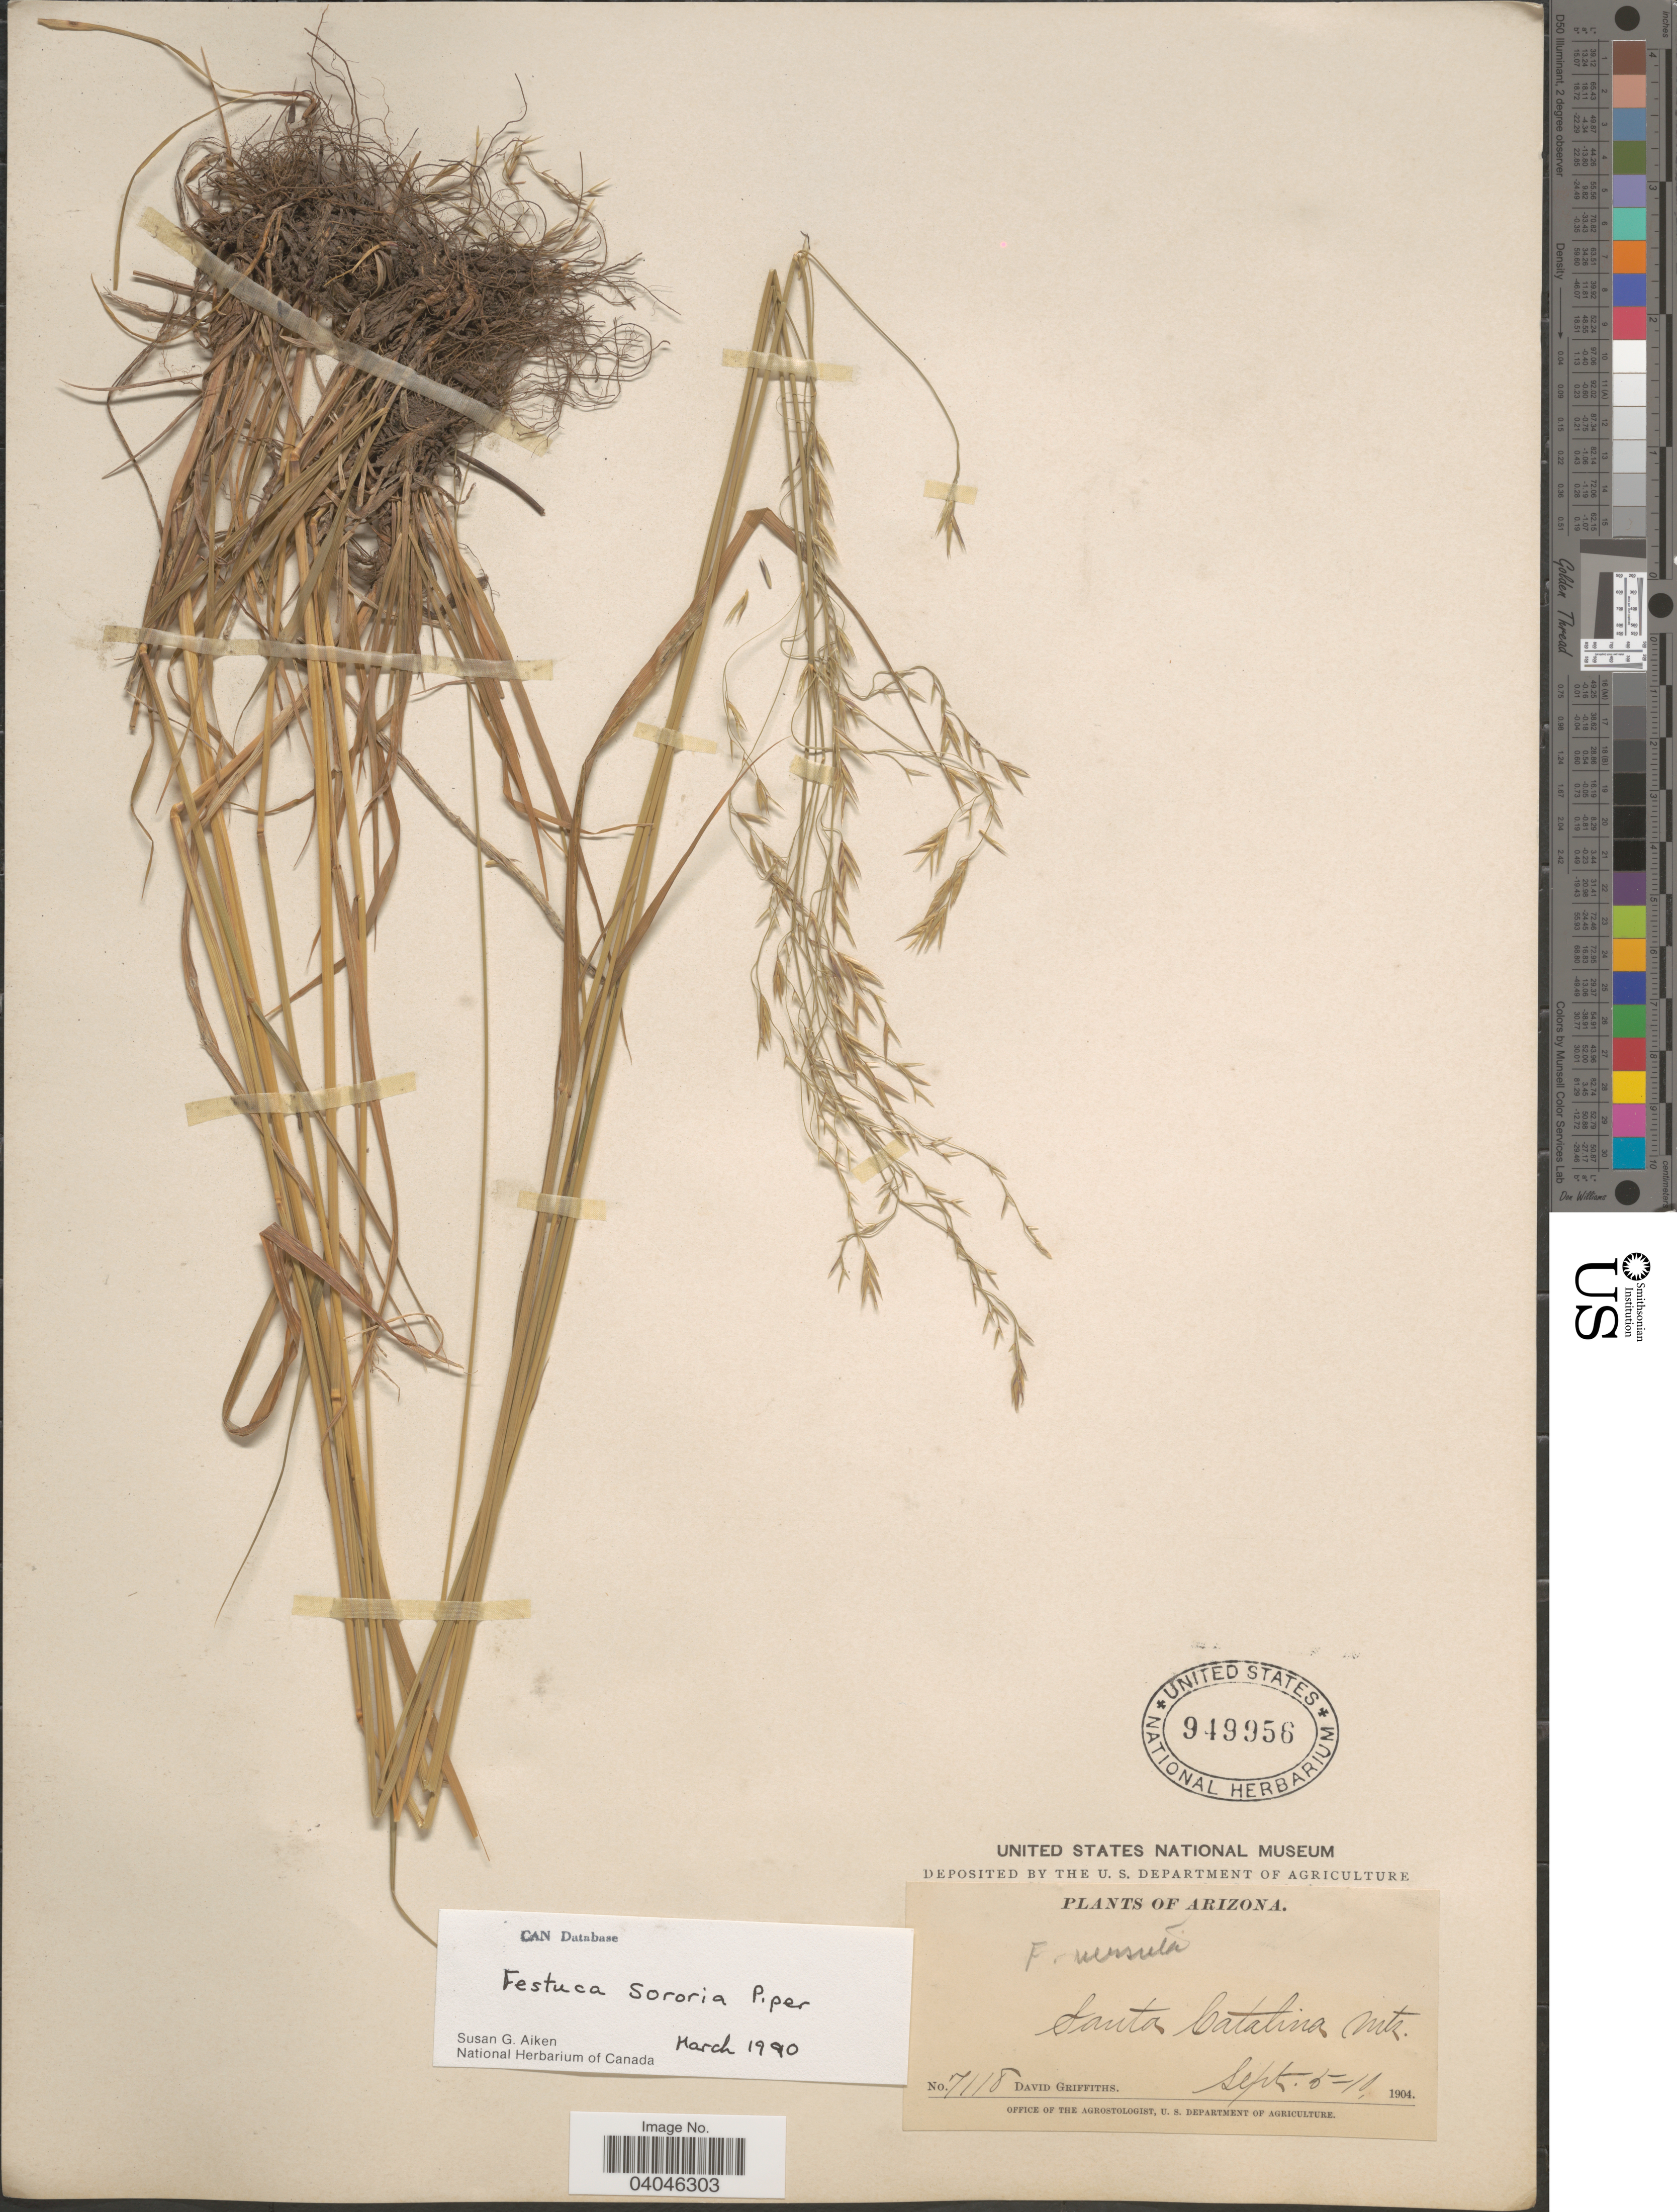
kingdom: Plantae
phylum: Tracheophyta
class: Liliopsida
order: Poales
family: Poaceae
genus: Festuca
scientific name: Festuca sororia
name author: Piper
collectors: D. Griffiths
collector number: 7118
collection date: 1904-09-05/1904-09-10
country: United States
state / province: Arizona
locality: Santa Catalina Mts.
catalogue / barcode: US 949956